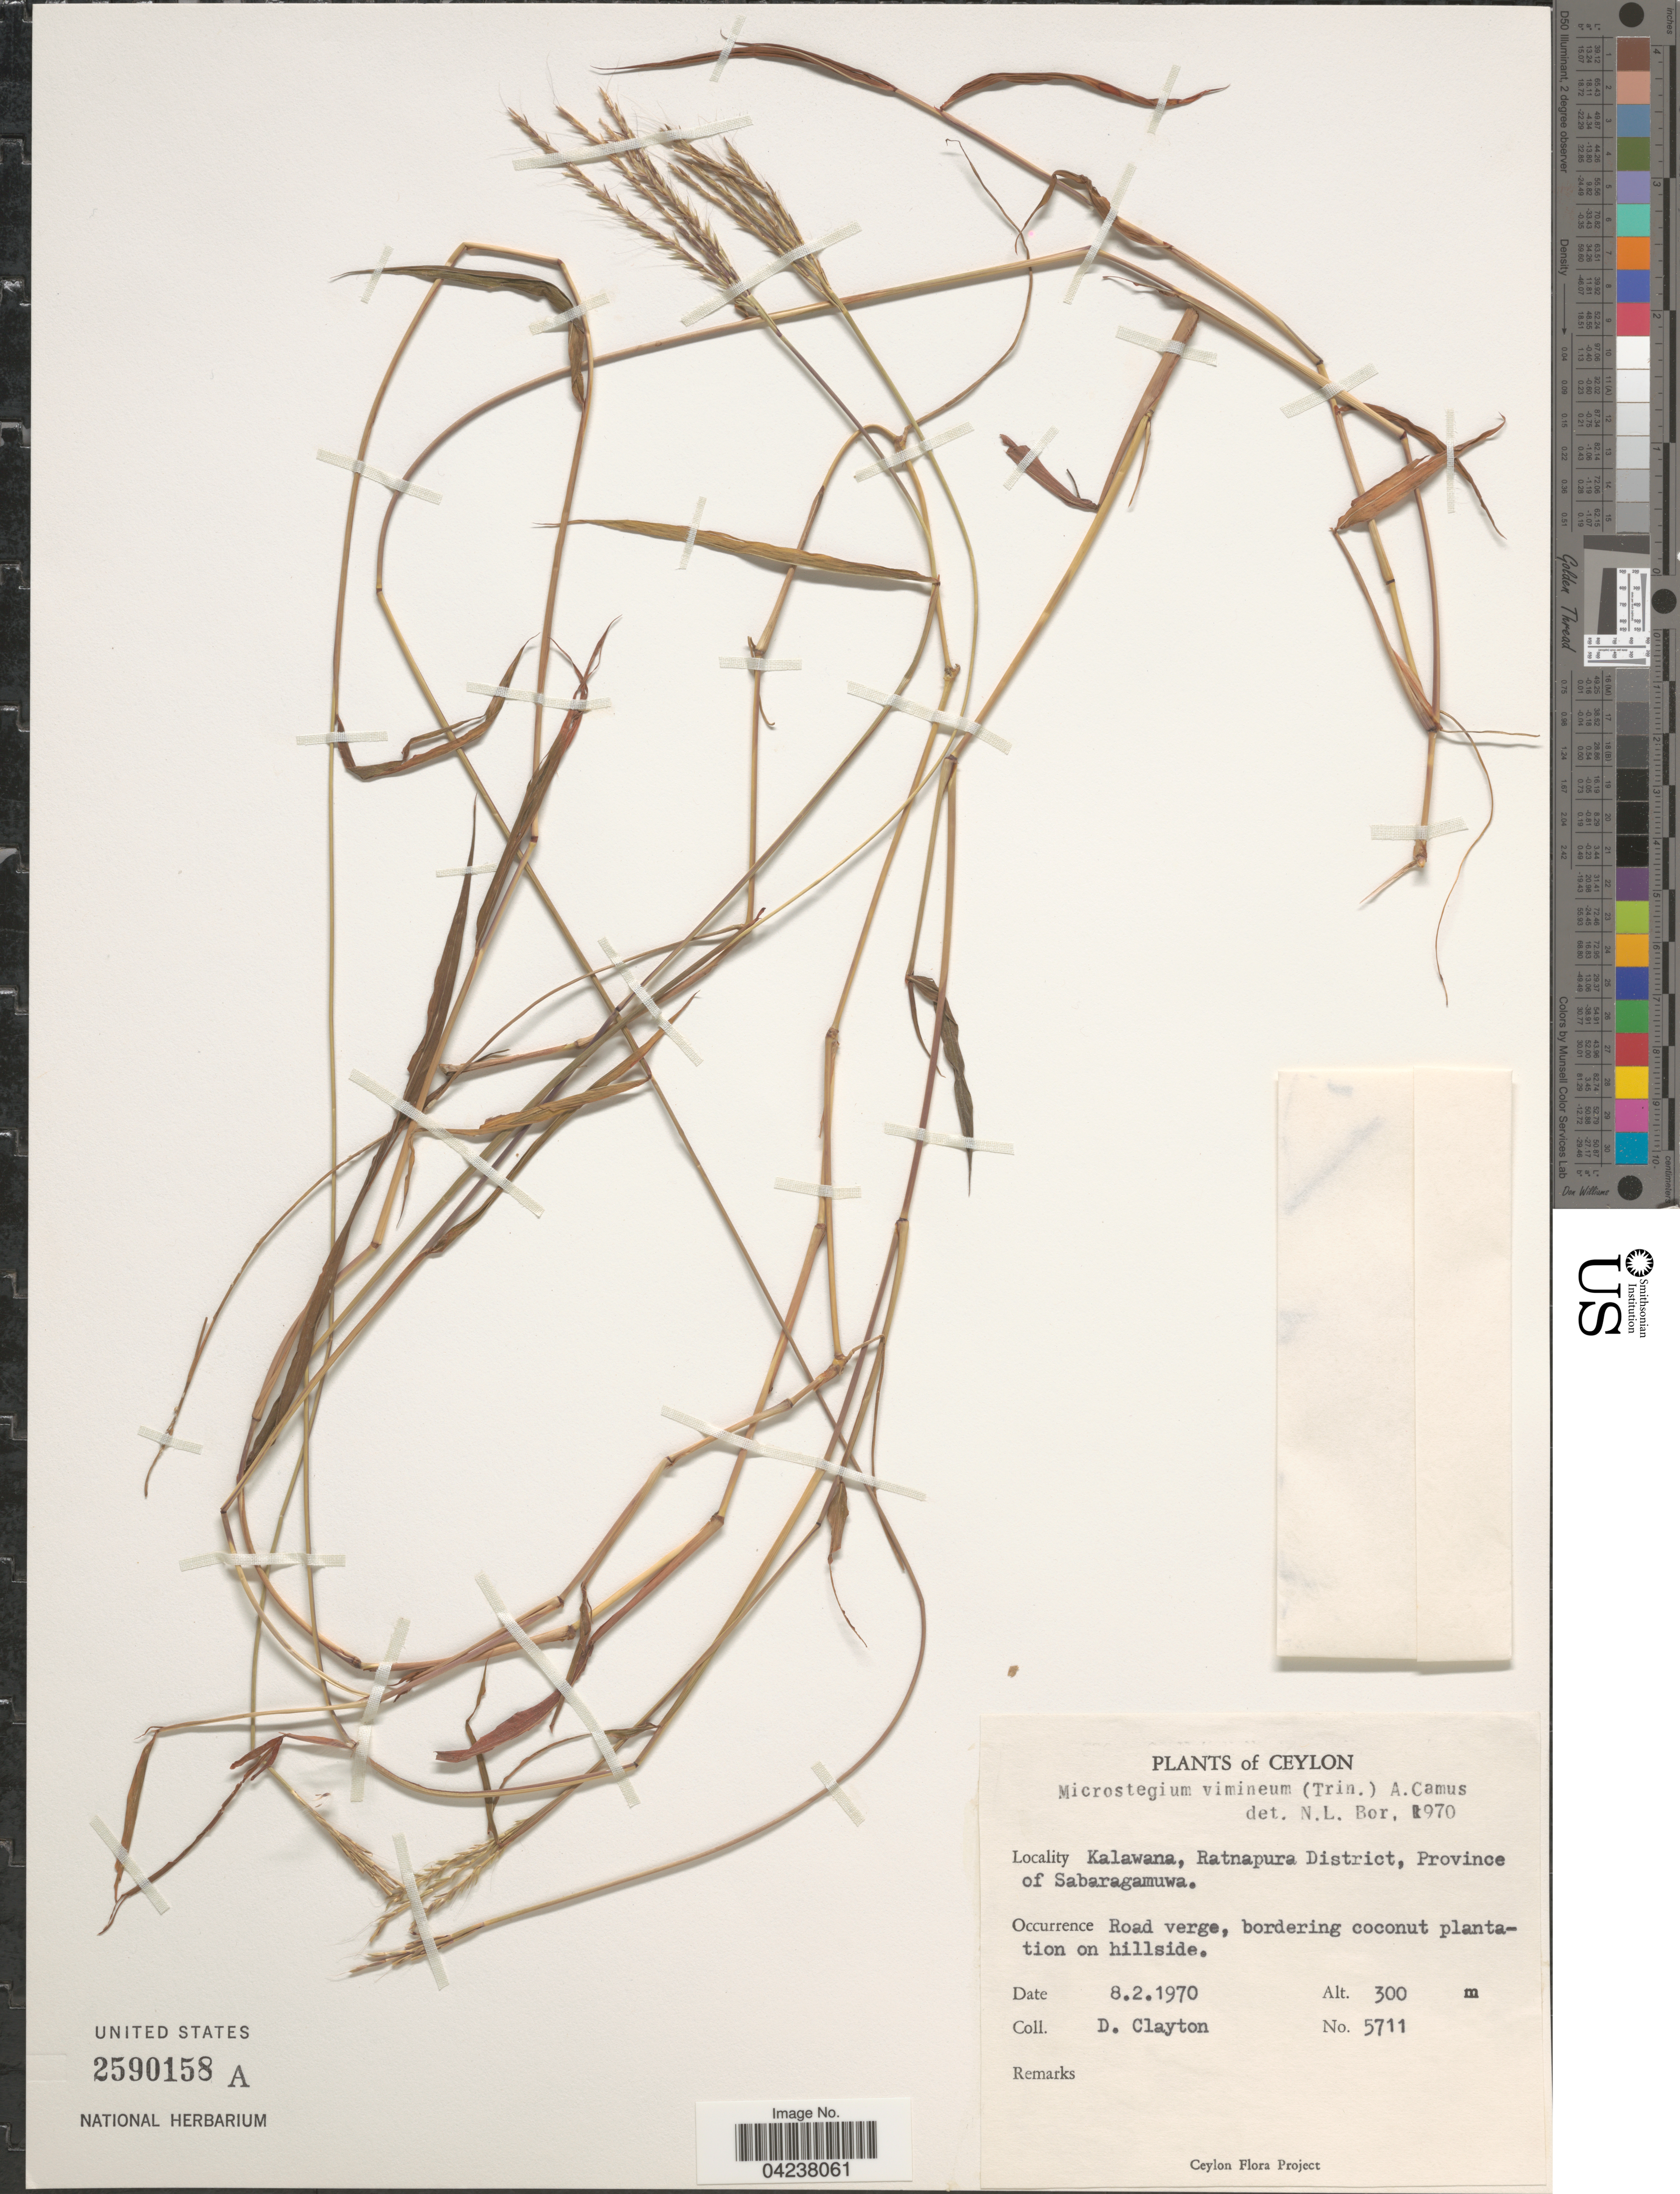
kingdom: Plantae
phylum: Tracheophyta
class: Liliopsida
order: Poales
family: Poaceae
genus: Microstegium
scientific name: Microstegium vimineum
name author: (Trin.) A. Camus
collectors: D. Clayton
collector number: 5711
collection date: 1970-02-08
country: Sri Lanka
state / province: Sabaragamuwa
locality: Ceylon. Kalawana, Ratnapura District.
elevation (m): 300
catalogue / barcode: US 2590158A